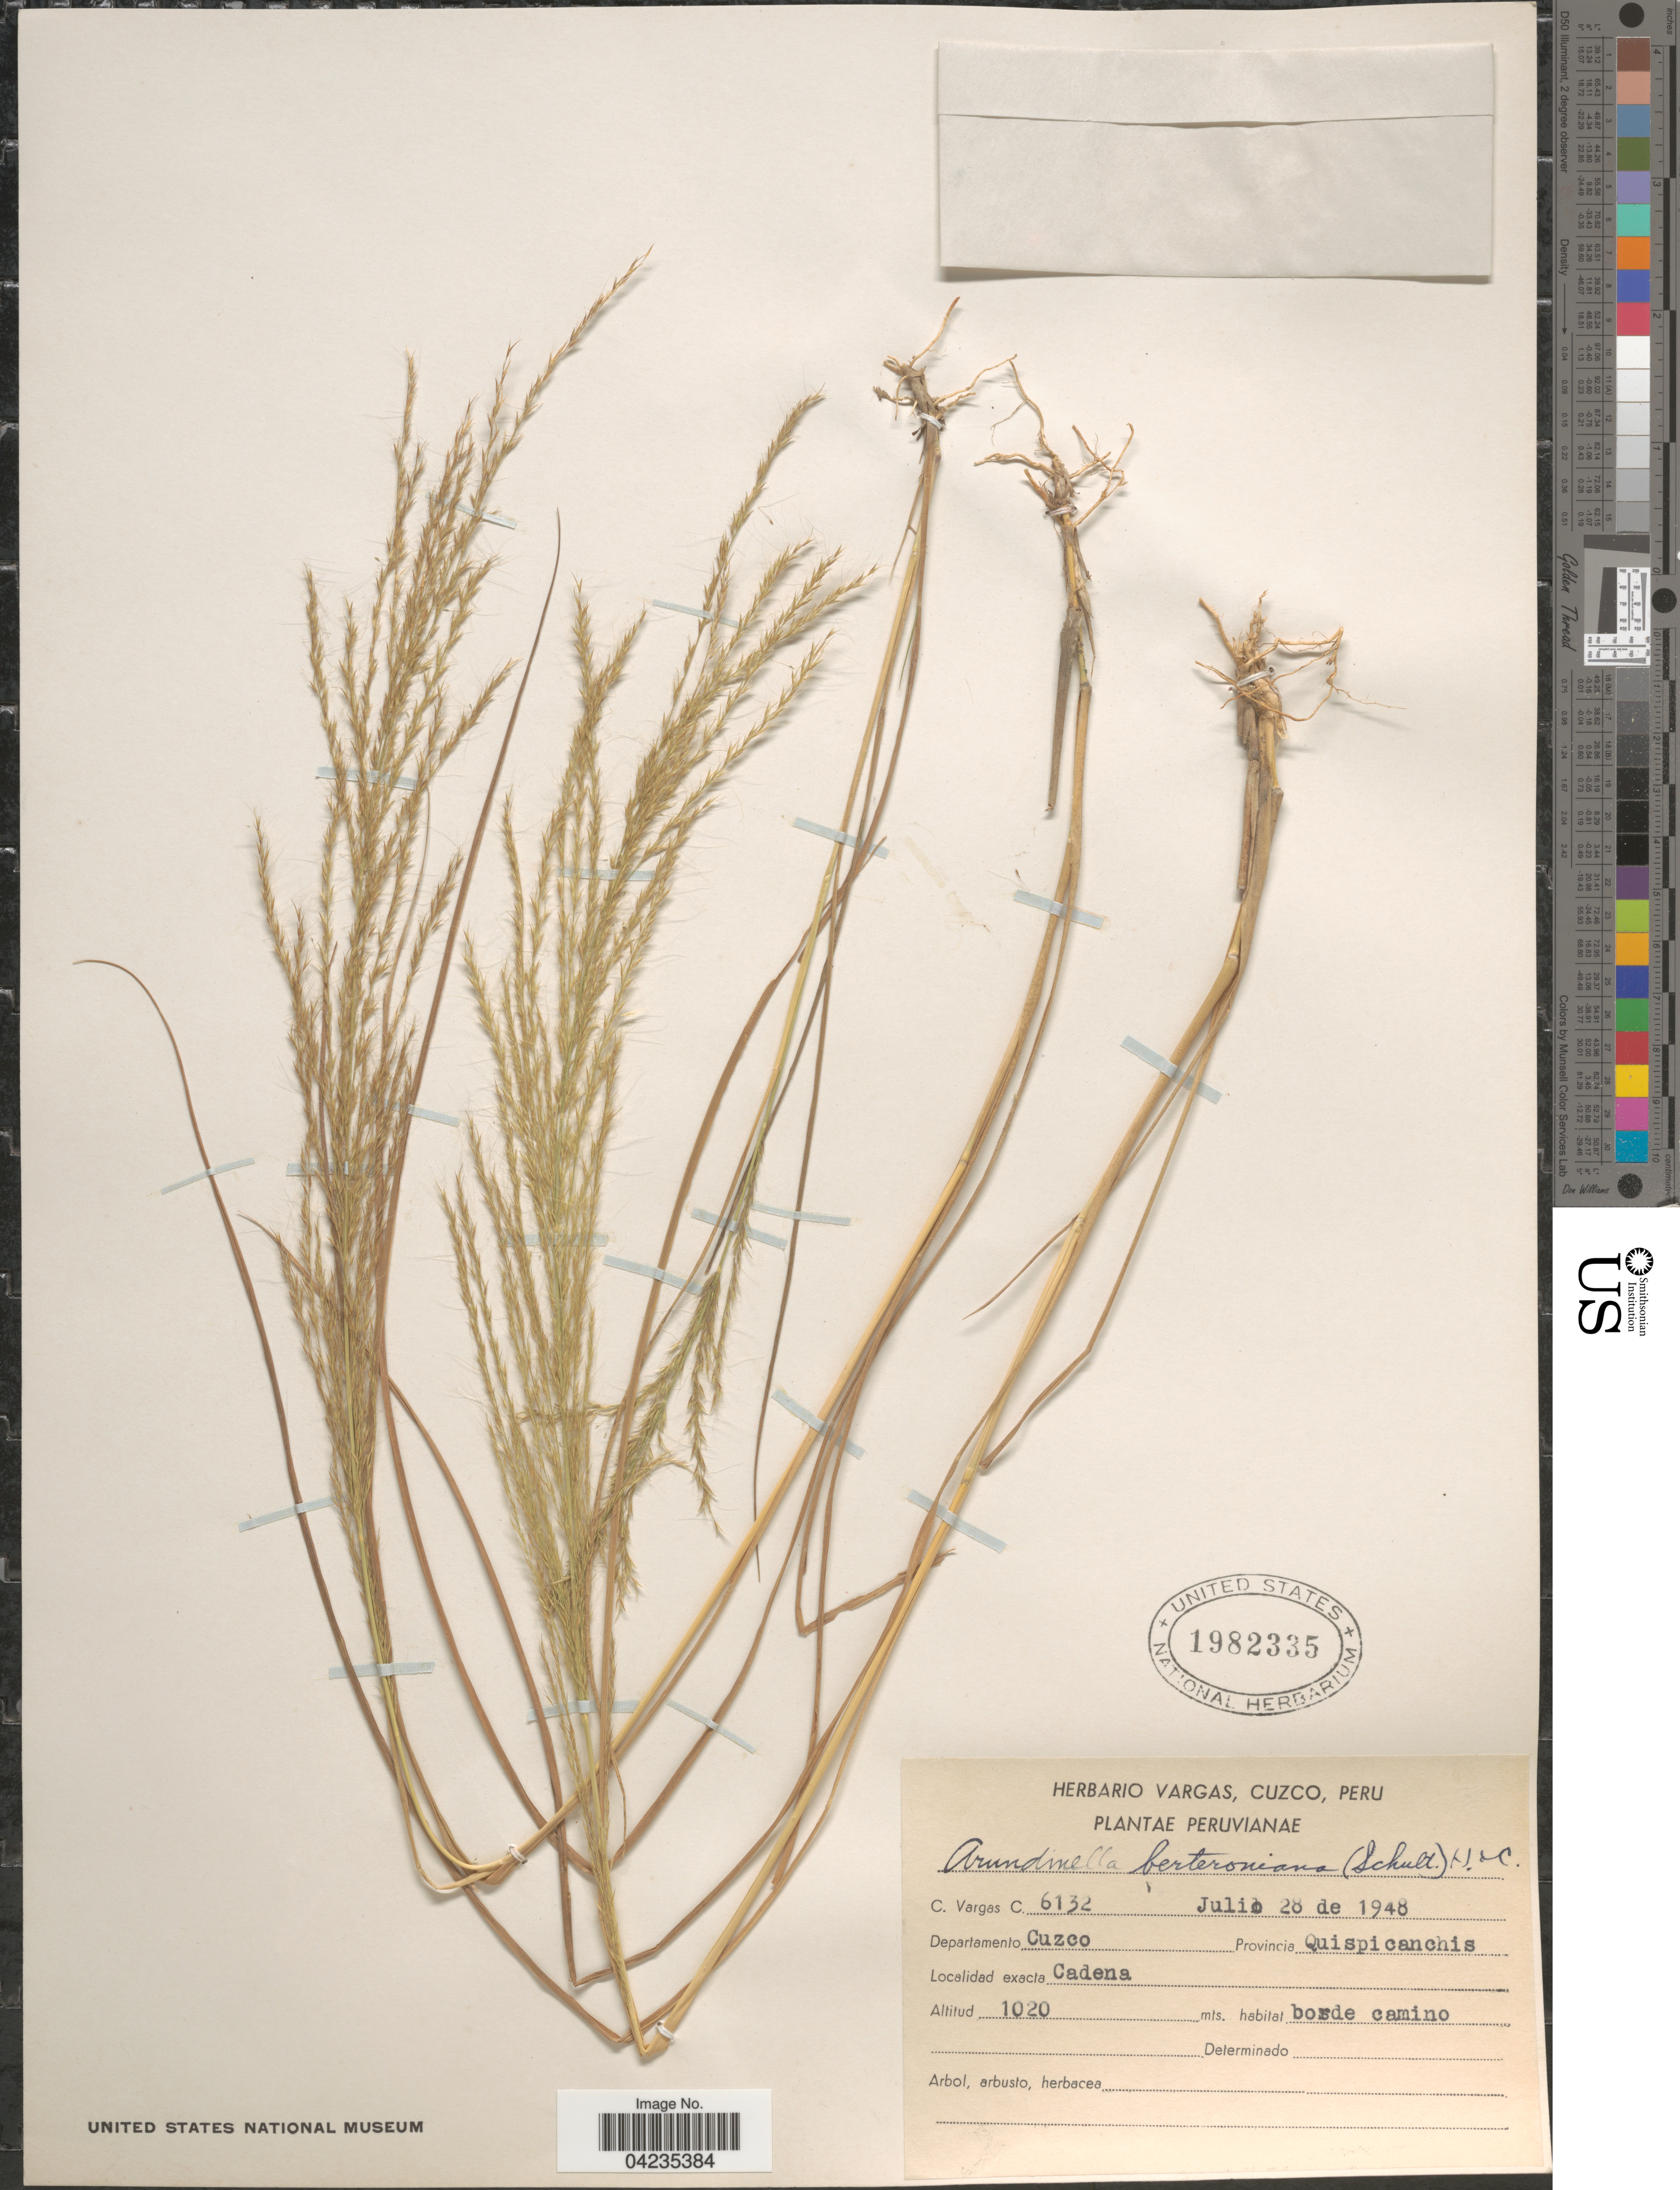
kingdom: Plantae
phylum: Tracheophyta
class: Liliopsida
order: Poales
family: Poaceae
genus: Arundinella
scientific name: Arundinella berteroniana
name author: (Schult.) Hitchc. & Chase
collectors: C. Vargas Calderón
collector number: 6132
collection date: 1948-07-28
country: Peru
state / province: Cusco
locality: Departamento Cuzco. Provincia Quispicanchis. Cadena.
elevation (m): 1020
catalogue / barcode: US 1982335